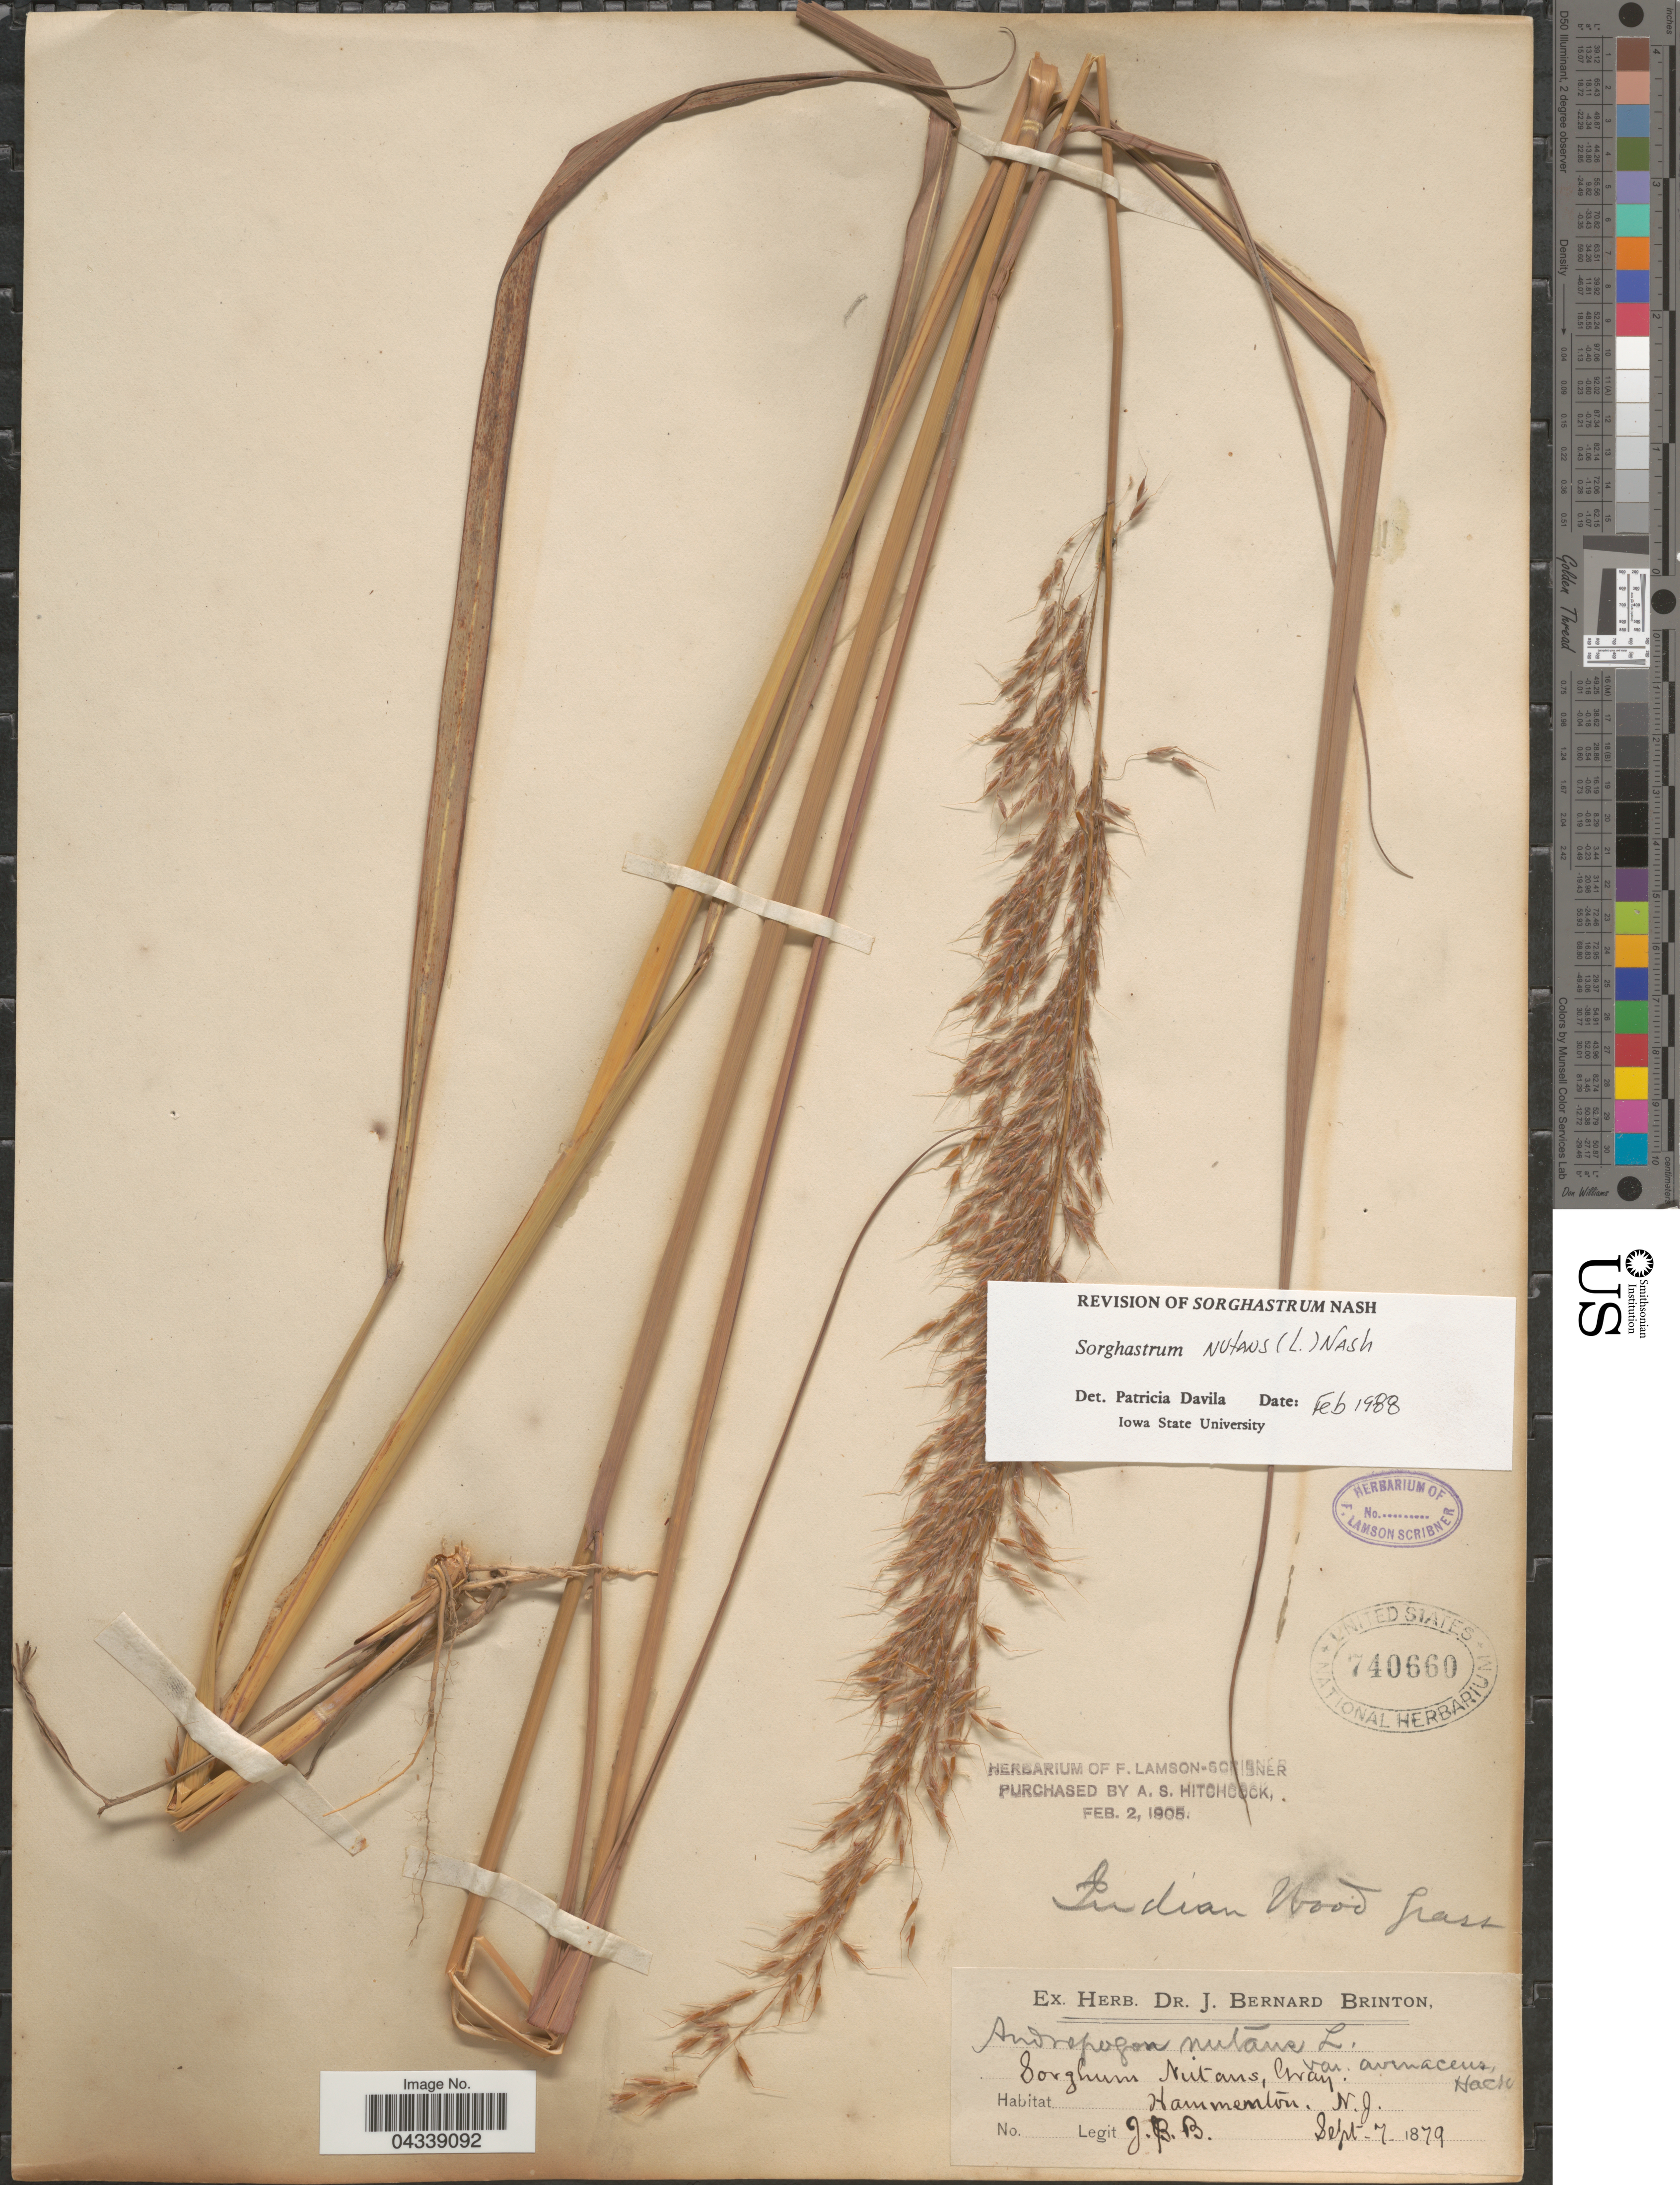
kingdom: Plantae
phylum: Tracheophyta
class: Liliopsida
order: Poales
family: Poaceae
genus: Sorghastrum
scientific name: Sorghastrum nutans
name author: (L.) Nash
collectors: J. Brinton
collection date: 1879-09-07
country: United States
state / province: New Jersey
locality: Hammenton.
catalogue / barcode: US 740660